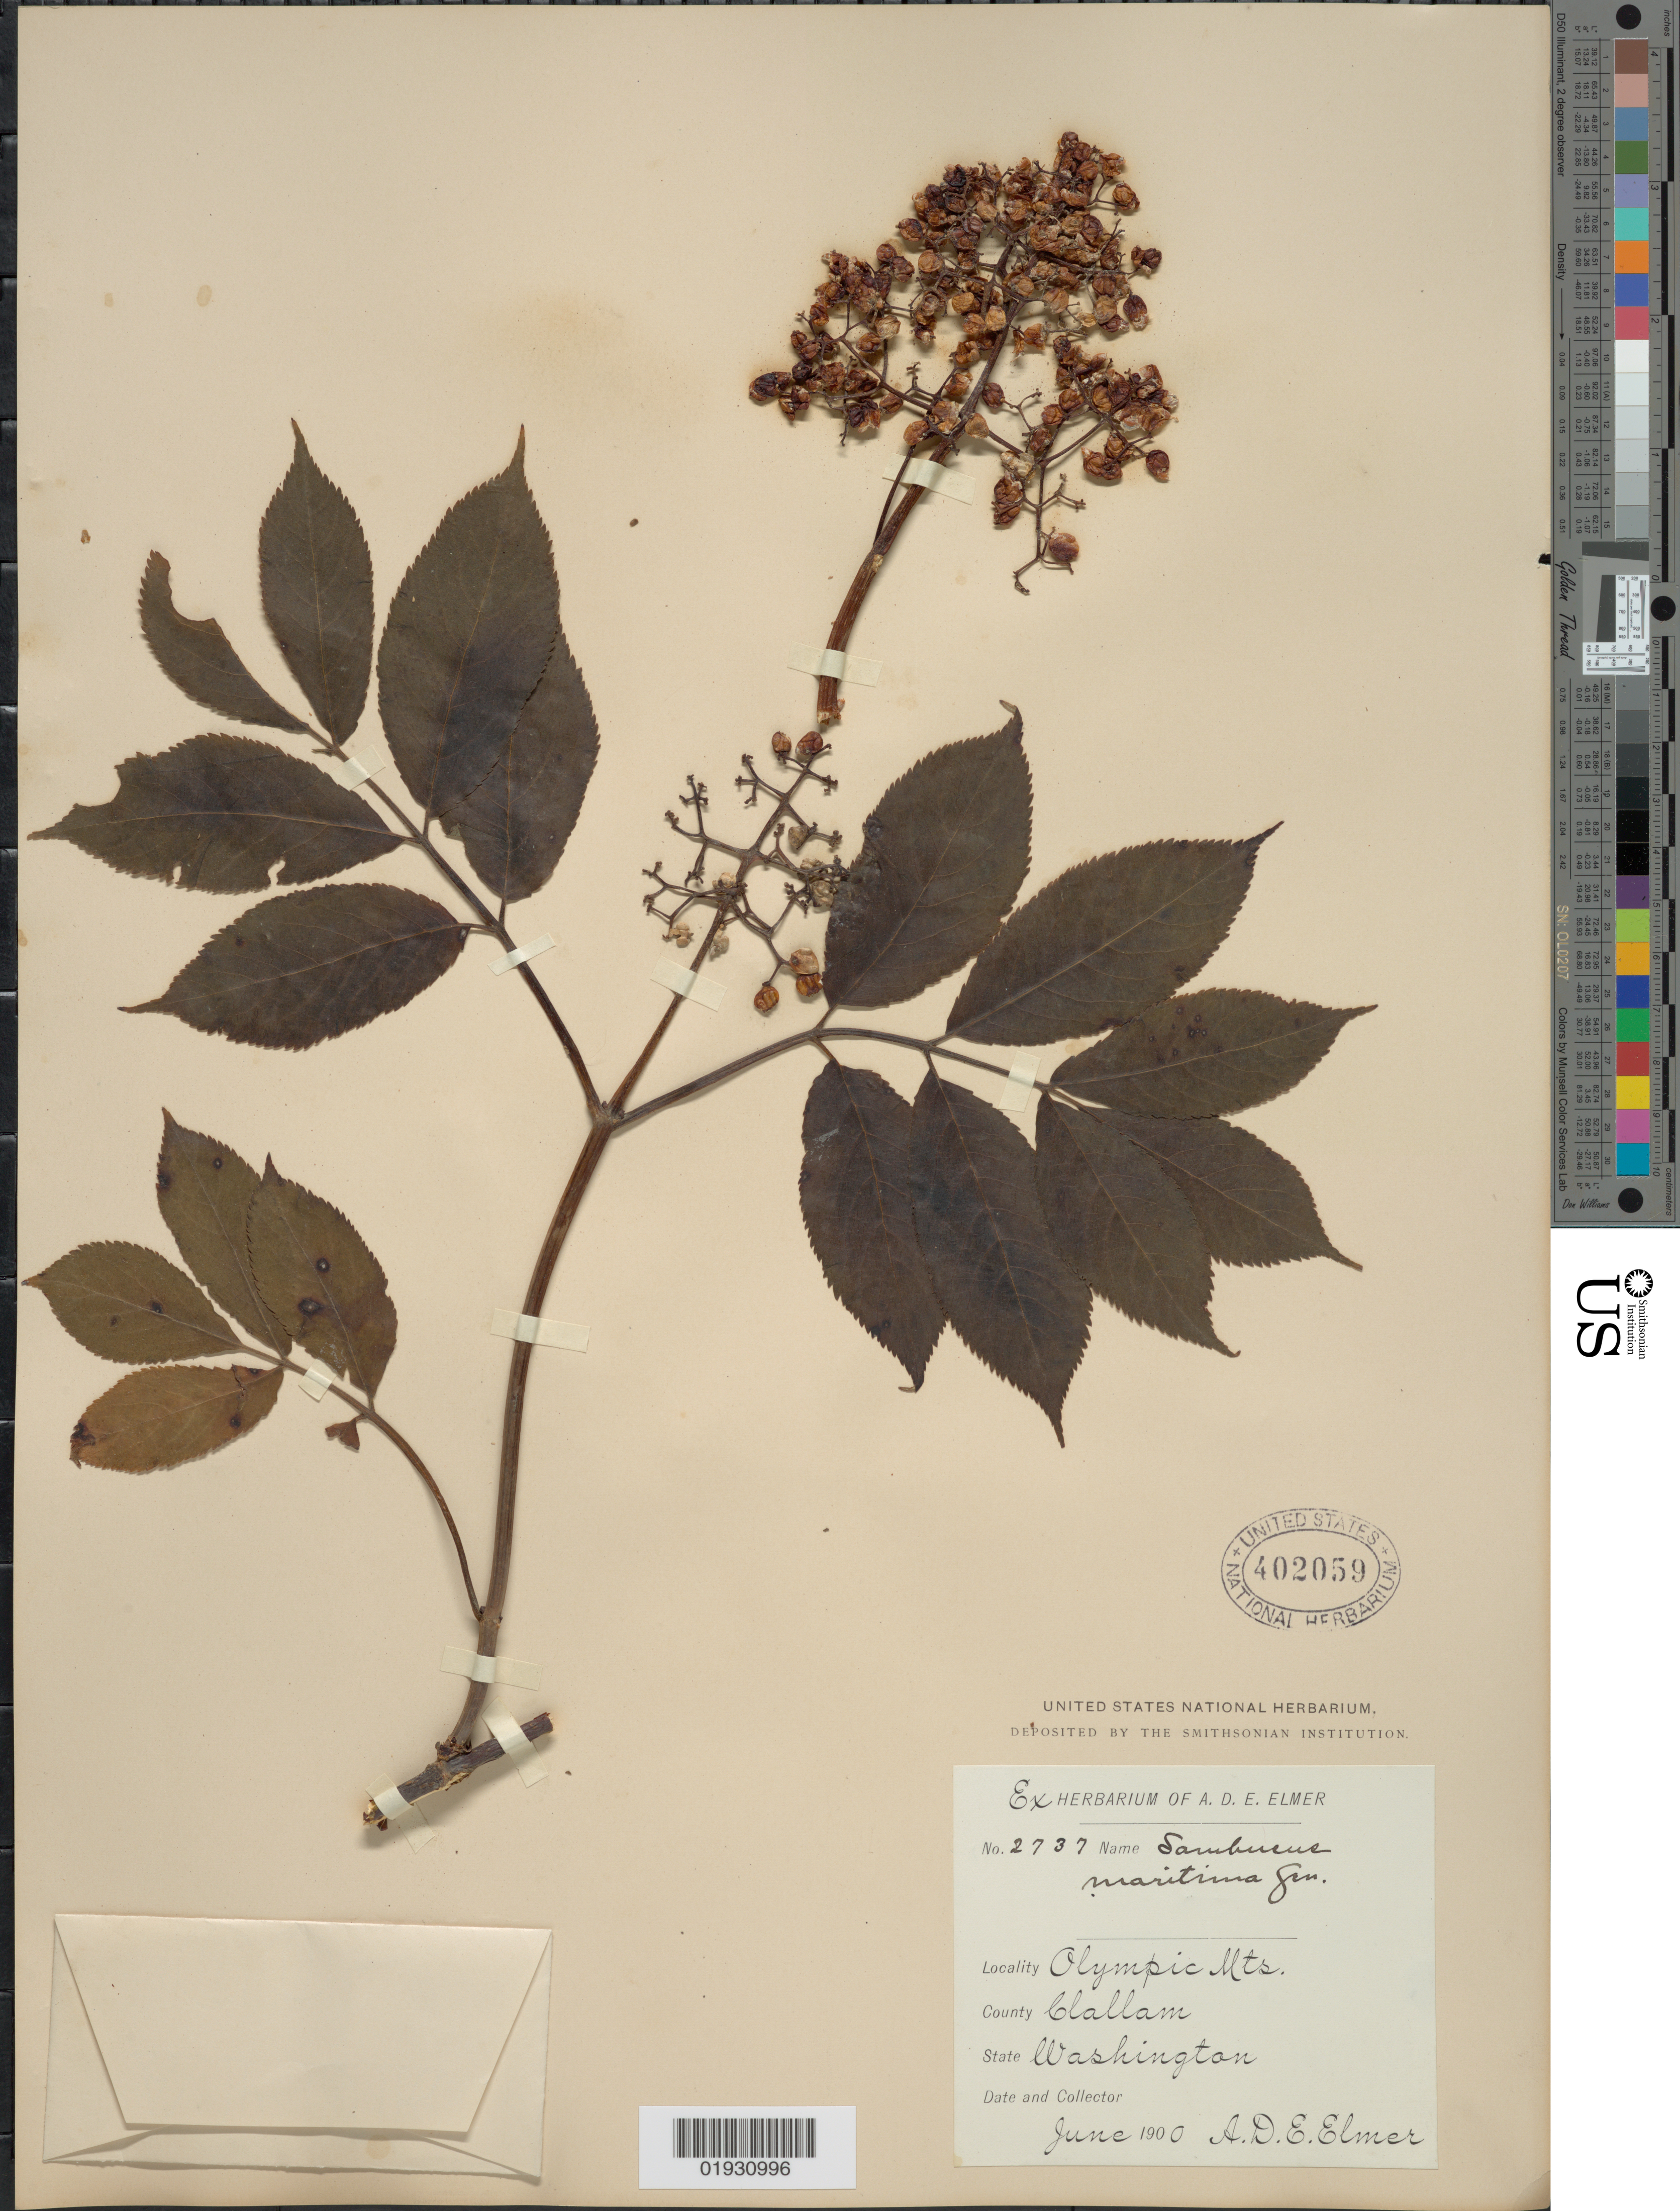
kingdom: Plantae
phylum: Tracheophyta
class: Magnoliopsida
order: Dipsacales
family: Viburnaceae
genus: Sambucus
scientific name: Sambucus maritima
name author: Greene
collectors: A. D. E. Elmer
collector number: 2737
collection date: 1900-06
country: United States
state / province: Washington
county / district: Clallam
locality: Olympic Mts. County Clallam.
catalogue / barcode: US 402059